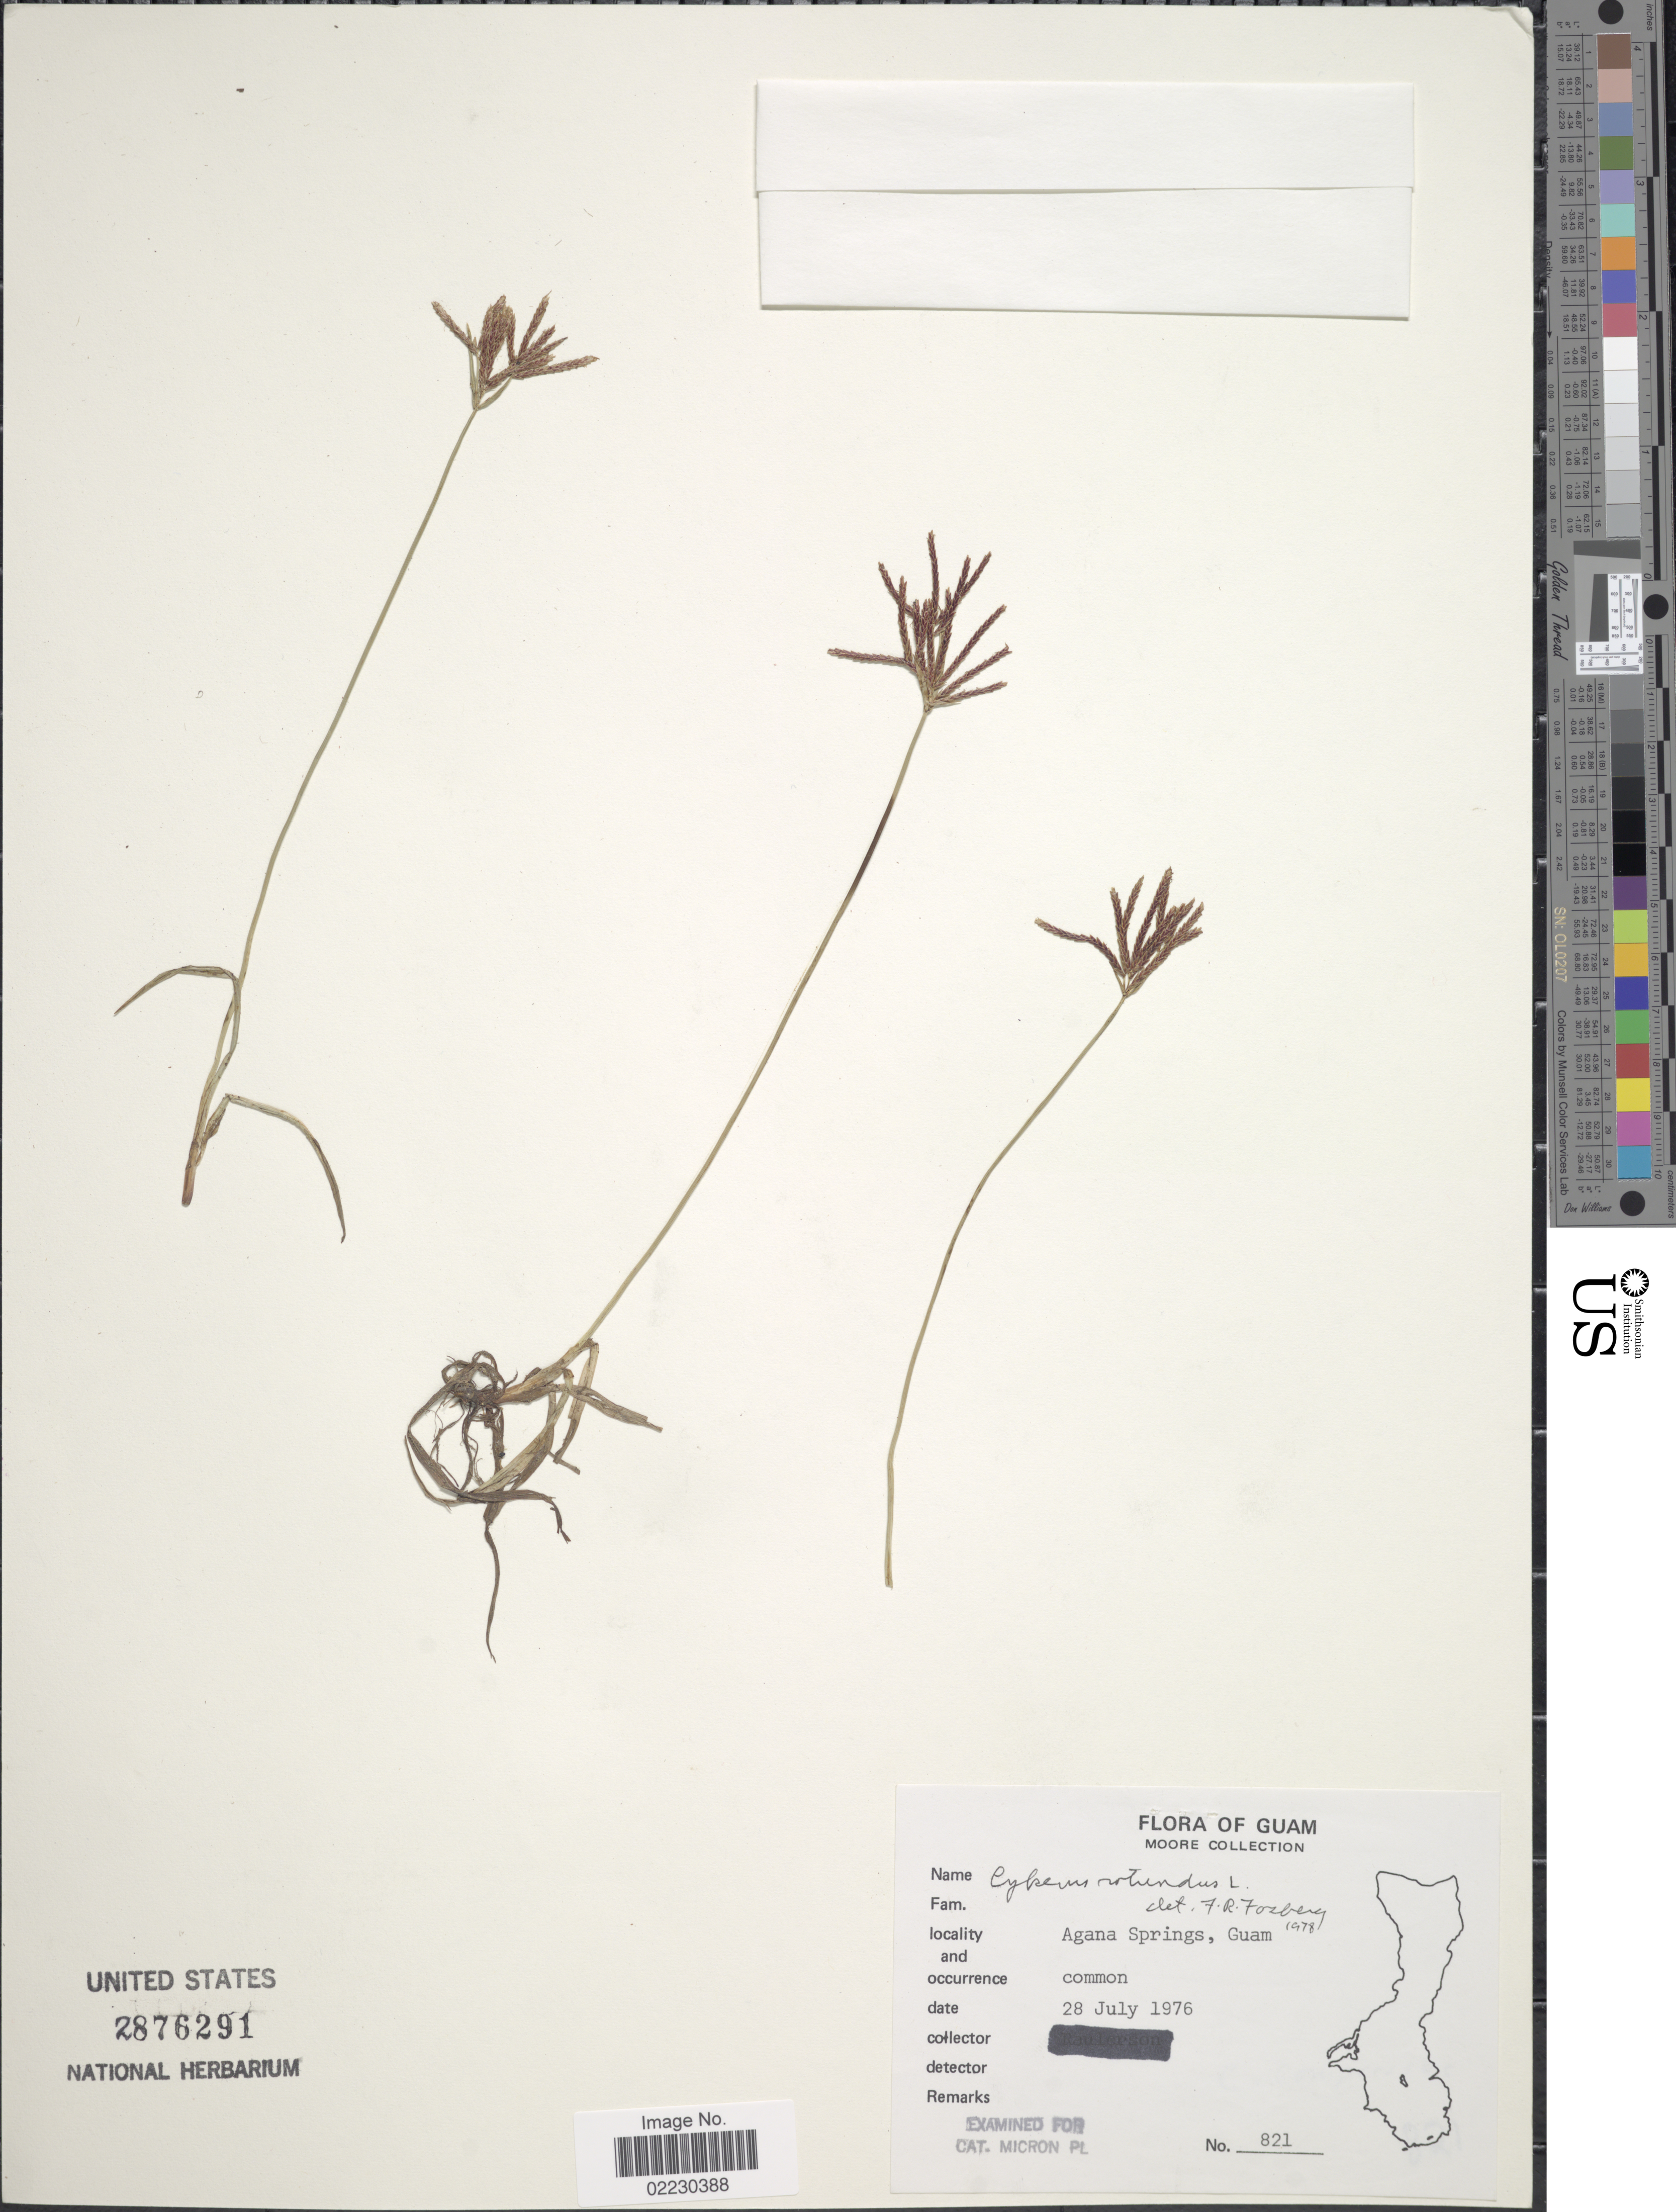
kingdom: Plantae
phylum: Tracheophyta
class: Liliopsida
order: Poales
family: Cyperaceae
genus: Cyperus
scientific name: Cyperus rotundus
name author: L.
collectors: -. Moore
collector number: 821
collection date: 1976-07-28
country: Guam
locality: Agana Springs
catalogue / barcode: US 2876291